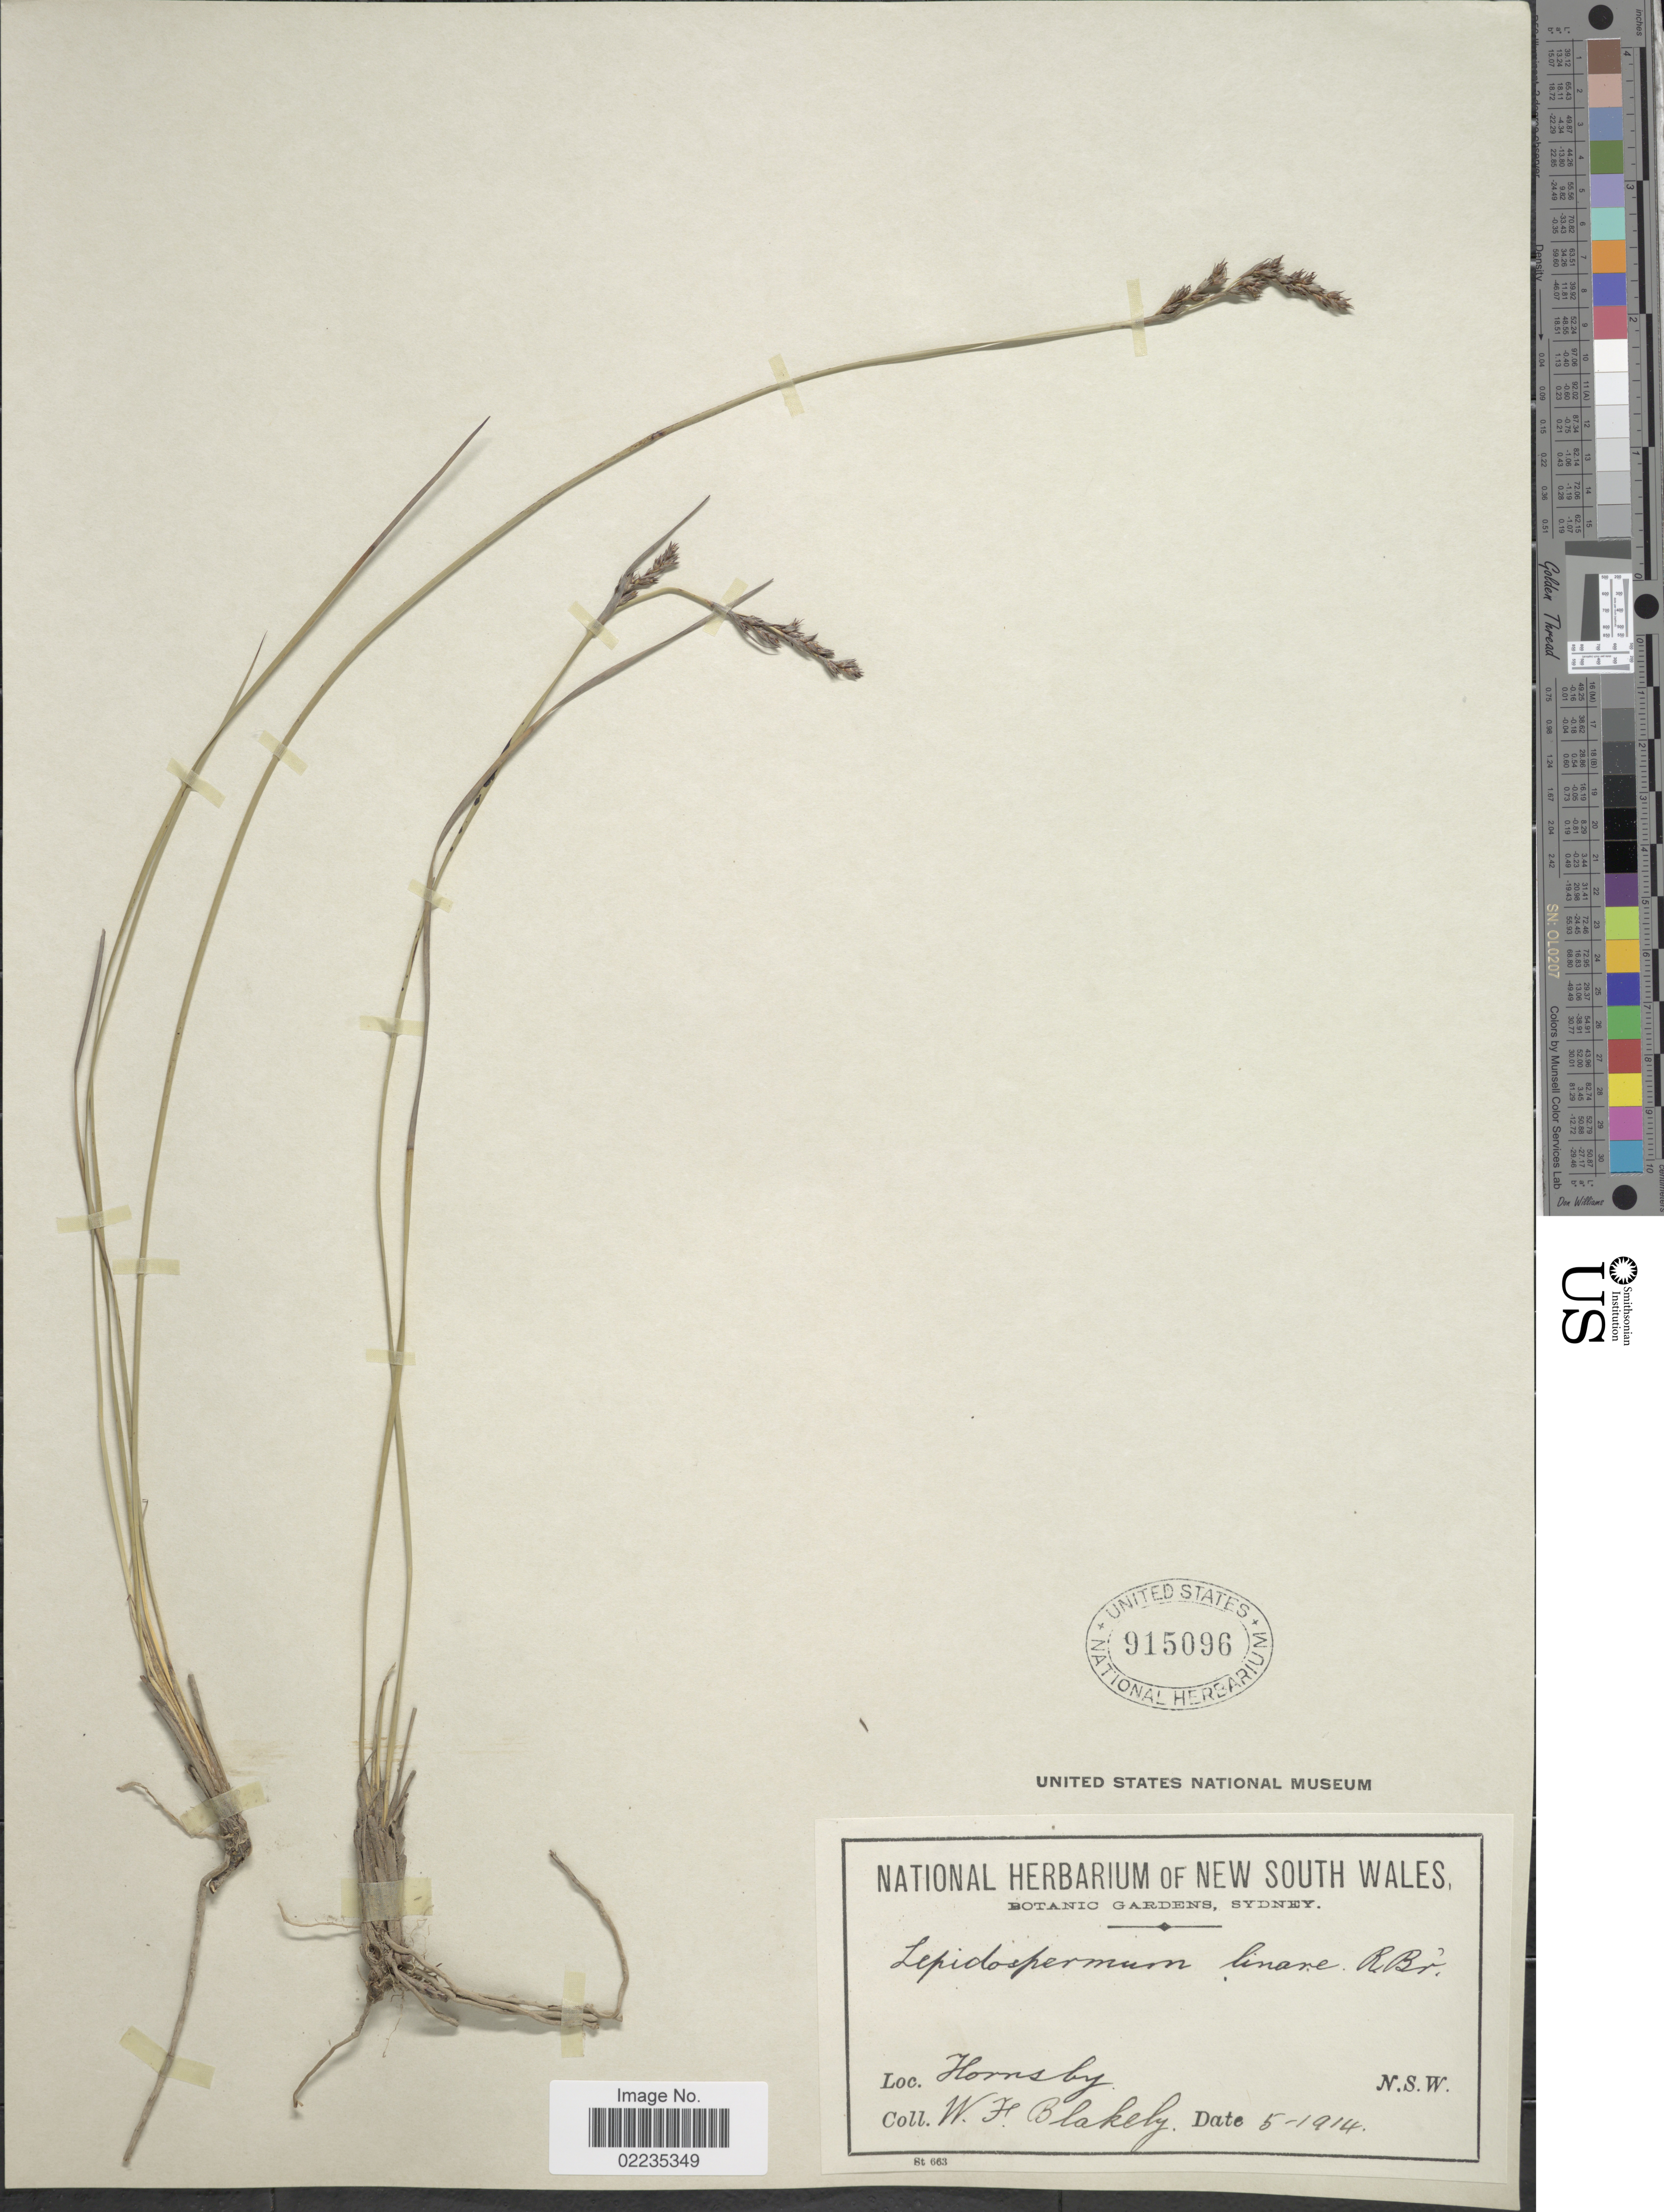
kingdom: Plantae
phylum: Tracheophyta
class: Liliopsida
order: Poales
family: Cyperaceae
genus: Lepidosperma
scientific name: Lepidosperma lineare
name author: R. Br.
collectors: W. Blakely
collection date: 1914-05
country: Australia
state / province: New South Wales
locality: Hornsby, N.S.W.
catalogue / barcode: US 915096